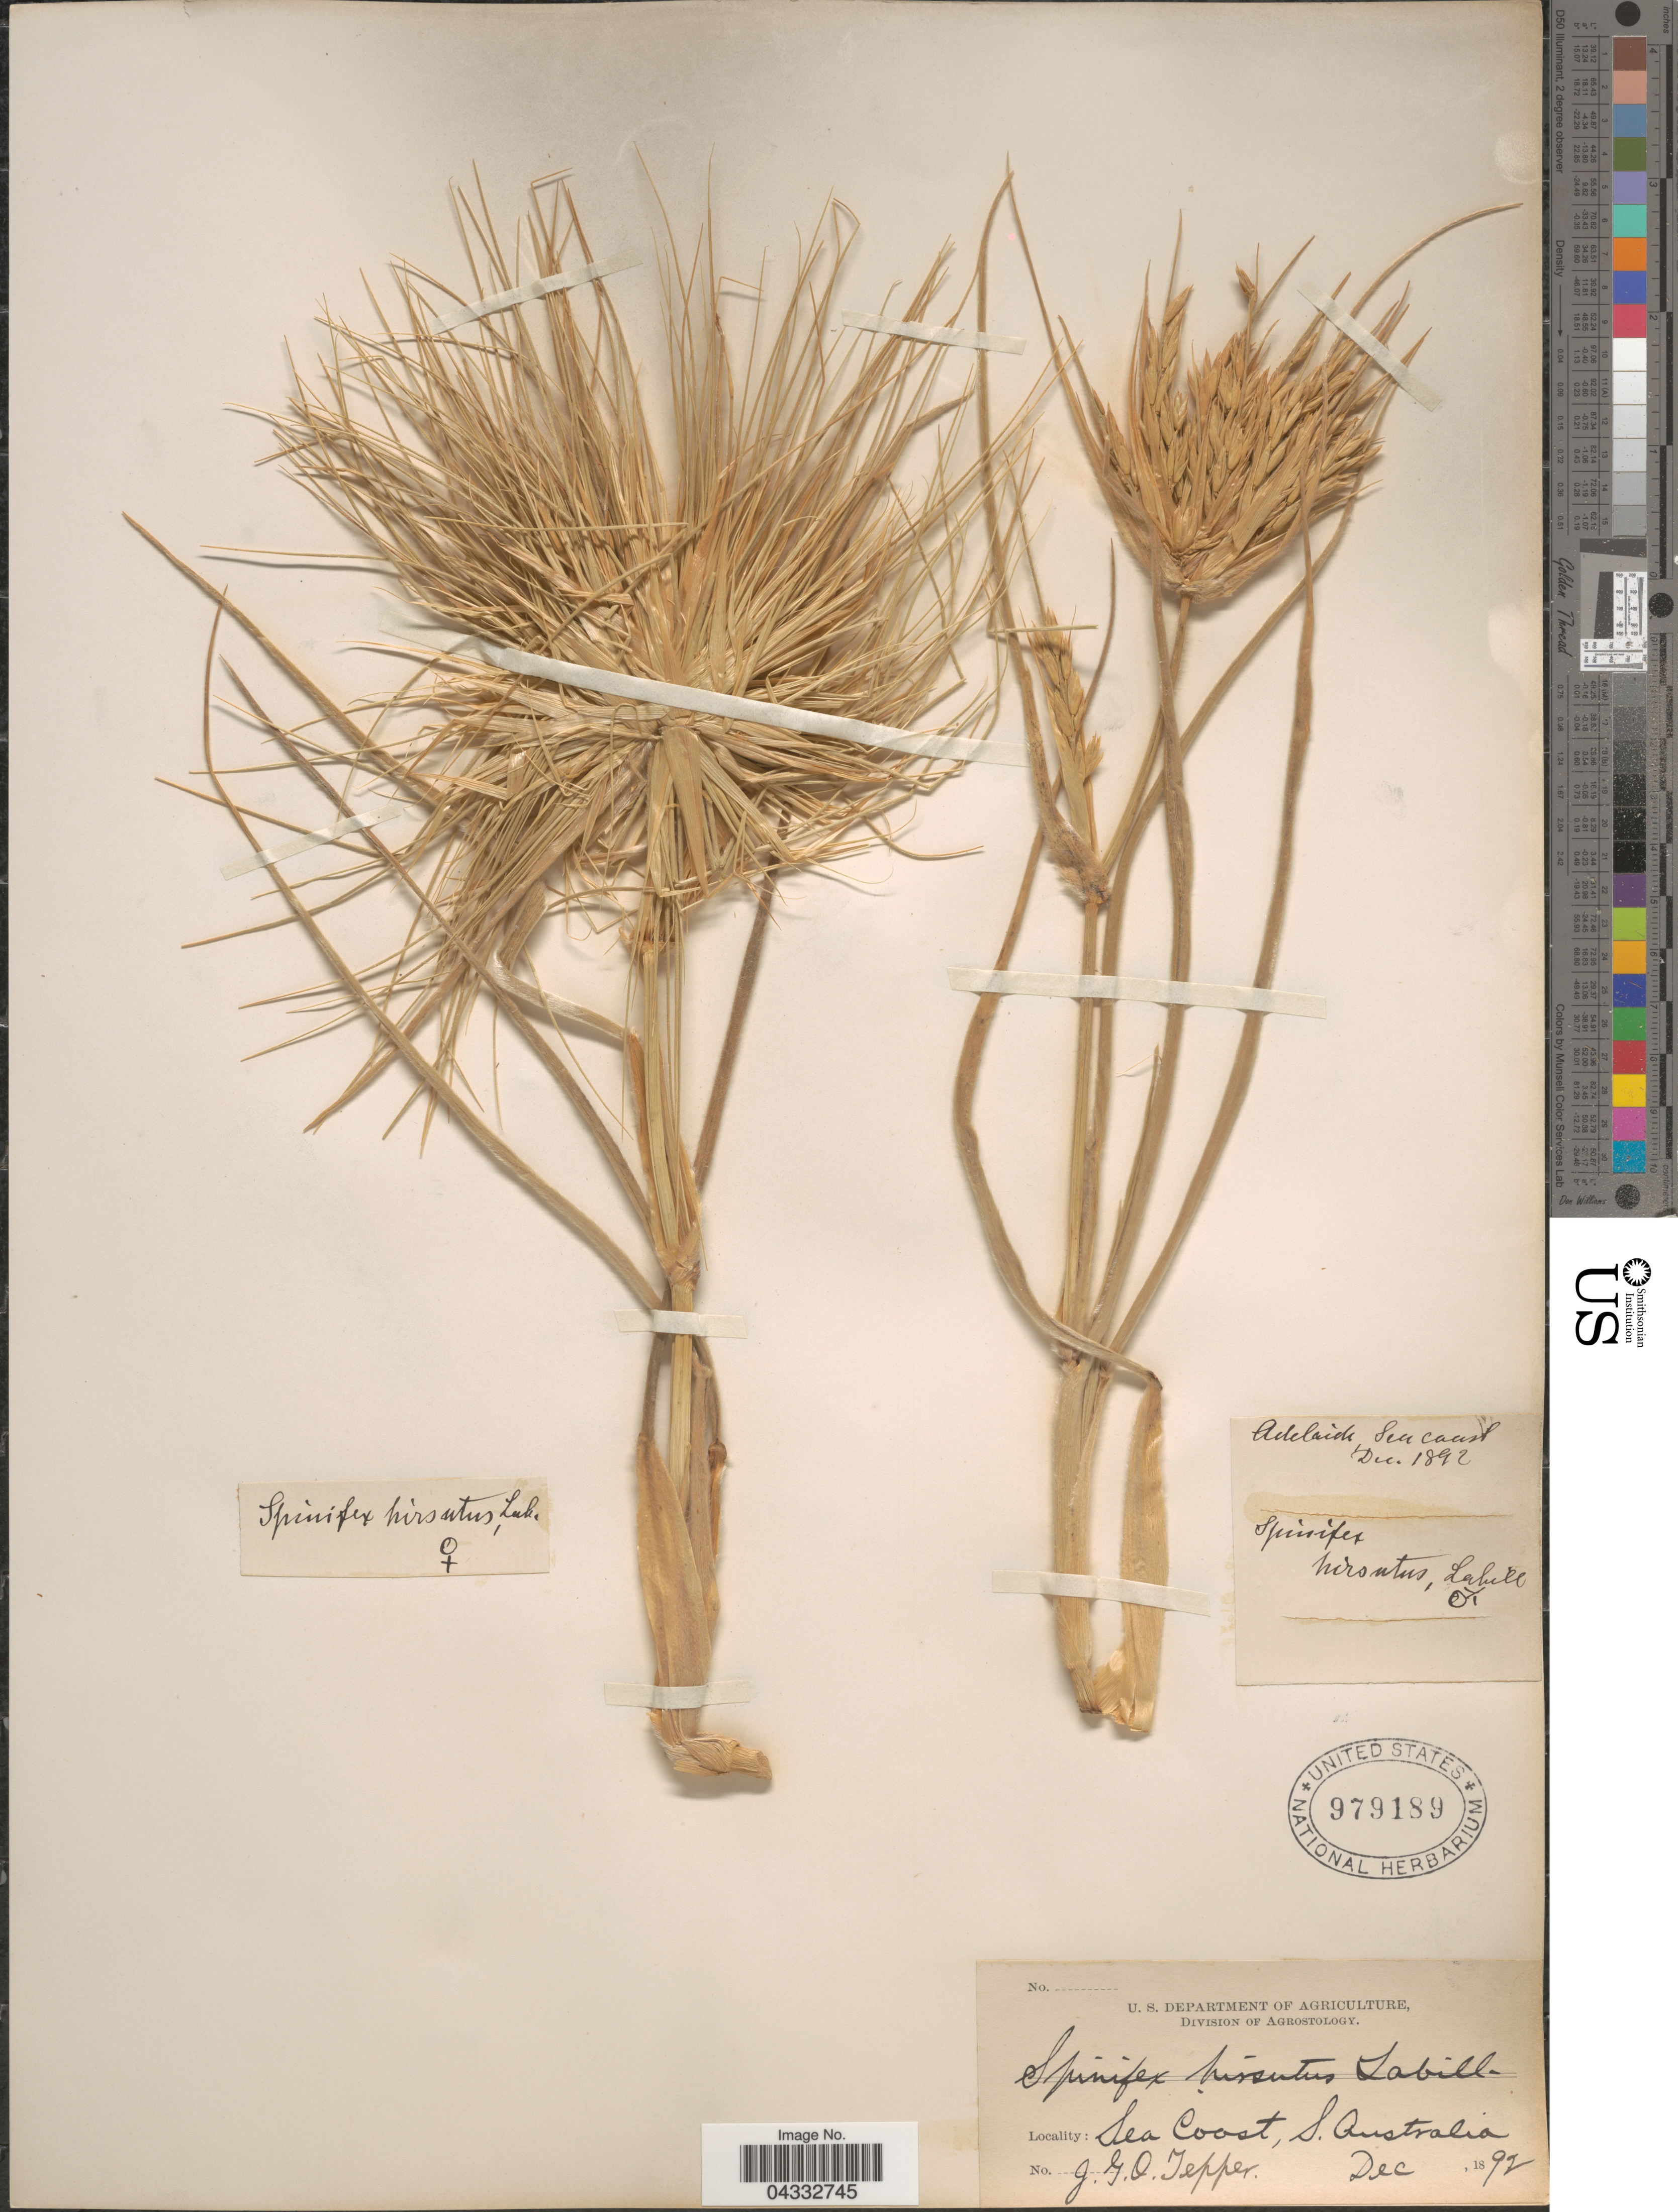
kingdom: Plantae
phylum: Tracheophyta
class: Liliopsida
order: Poales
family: Poaceae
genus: Spinifex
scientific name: Spinifex hirsutus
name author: Labill.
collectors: J. Tepper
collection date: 1892-12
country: Australia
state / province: South Australia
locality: Adelaide, Sea Coast.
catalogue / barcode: US 979189